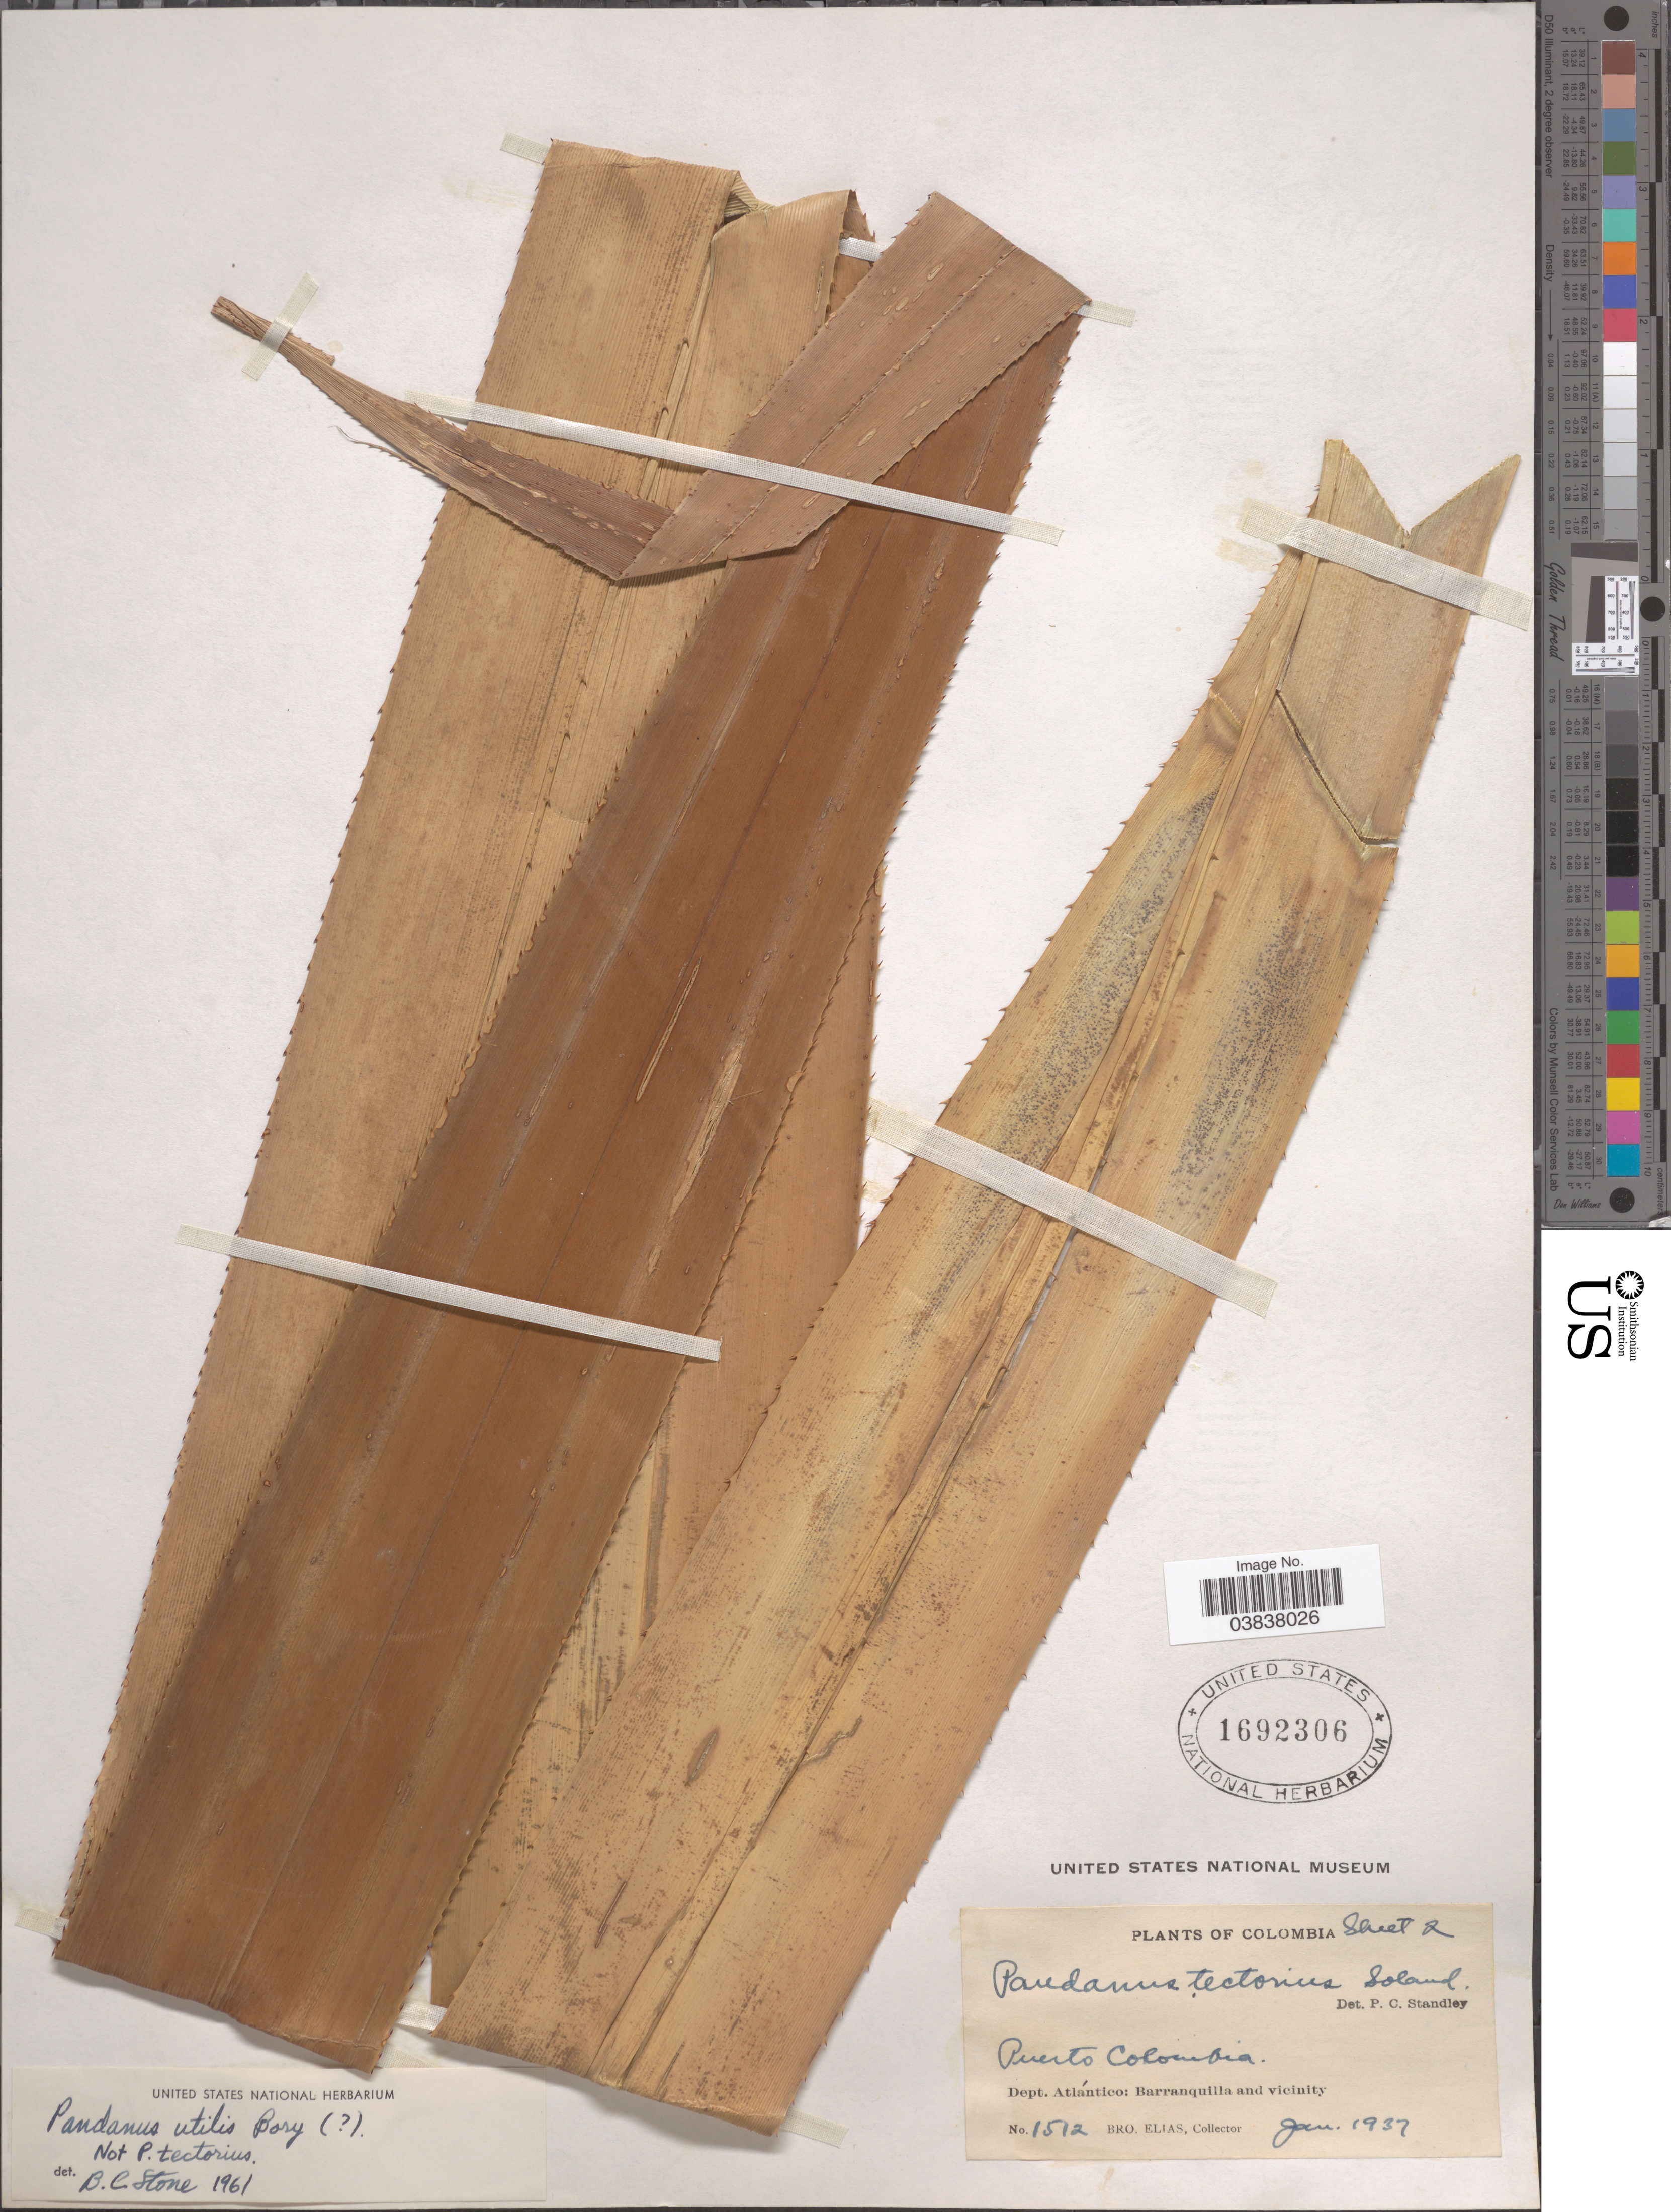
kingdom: Plantae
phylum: Tracheophyta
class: Liliopsida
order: Pandanales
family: Pandanaceae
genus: Pandanus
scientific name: Pandanus utilis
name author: Bory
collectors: Bro. Elias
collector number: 1512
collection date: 1937-01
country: Colombia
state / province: Atlántico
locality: Puerto Colombia. Dept. Atlántico: Barranquilla and vicinity.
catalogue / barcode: US 1692306